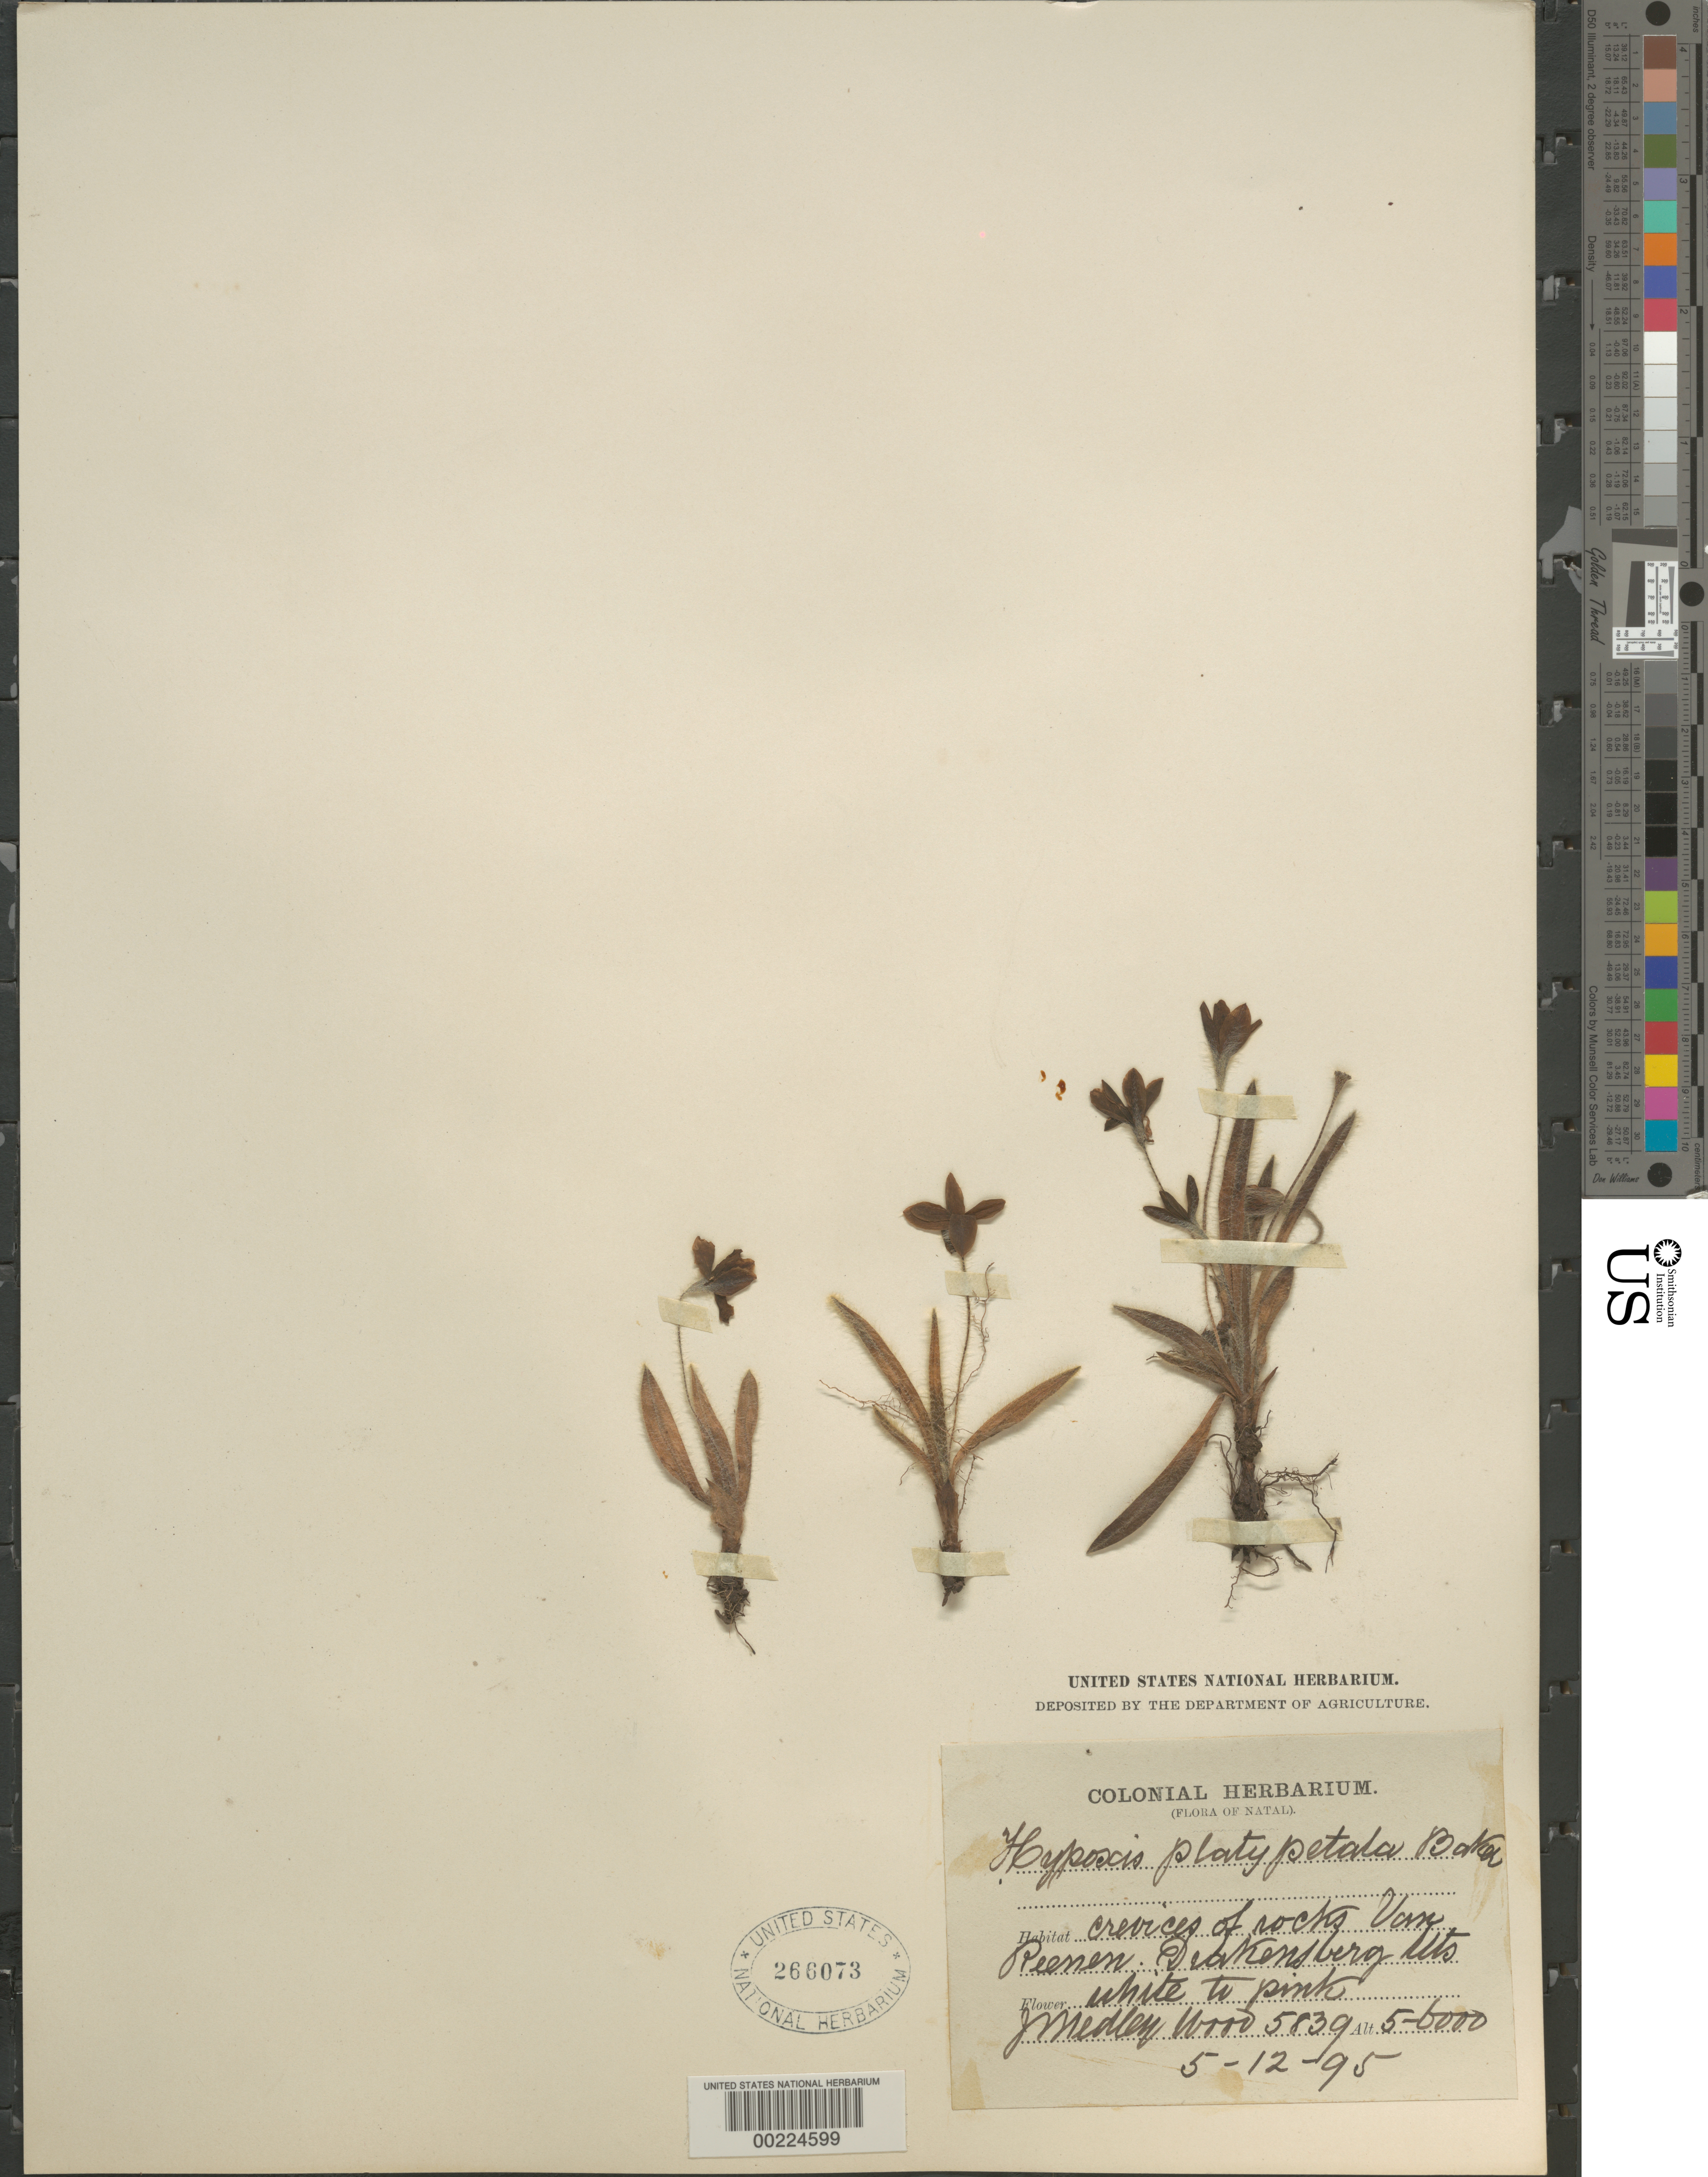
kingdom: Plantae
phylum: Tracheophyta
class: Liliopsida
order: Asparagales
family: Hypoxidaceae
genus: Hypoxis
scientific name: Hypoxis platypetala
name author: Baker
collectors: J. M. Wood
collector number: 5839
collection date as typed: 12 May 1895 or 05 Dec 1895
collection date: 1895-05-12 or 1895-12-05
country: South Africa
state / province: KwaZulu-Natal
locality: Van reenen, drakensberg mts.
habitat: Crevices of rocks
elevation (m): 1524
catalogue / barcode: US 266073